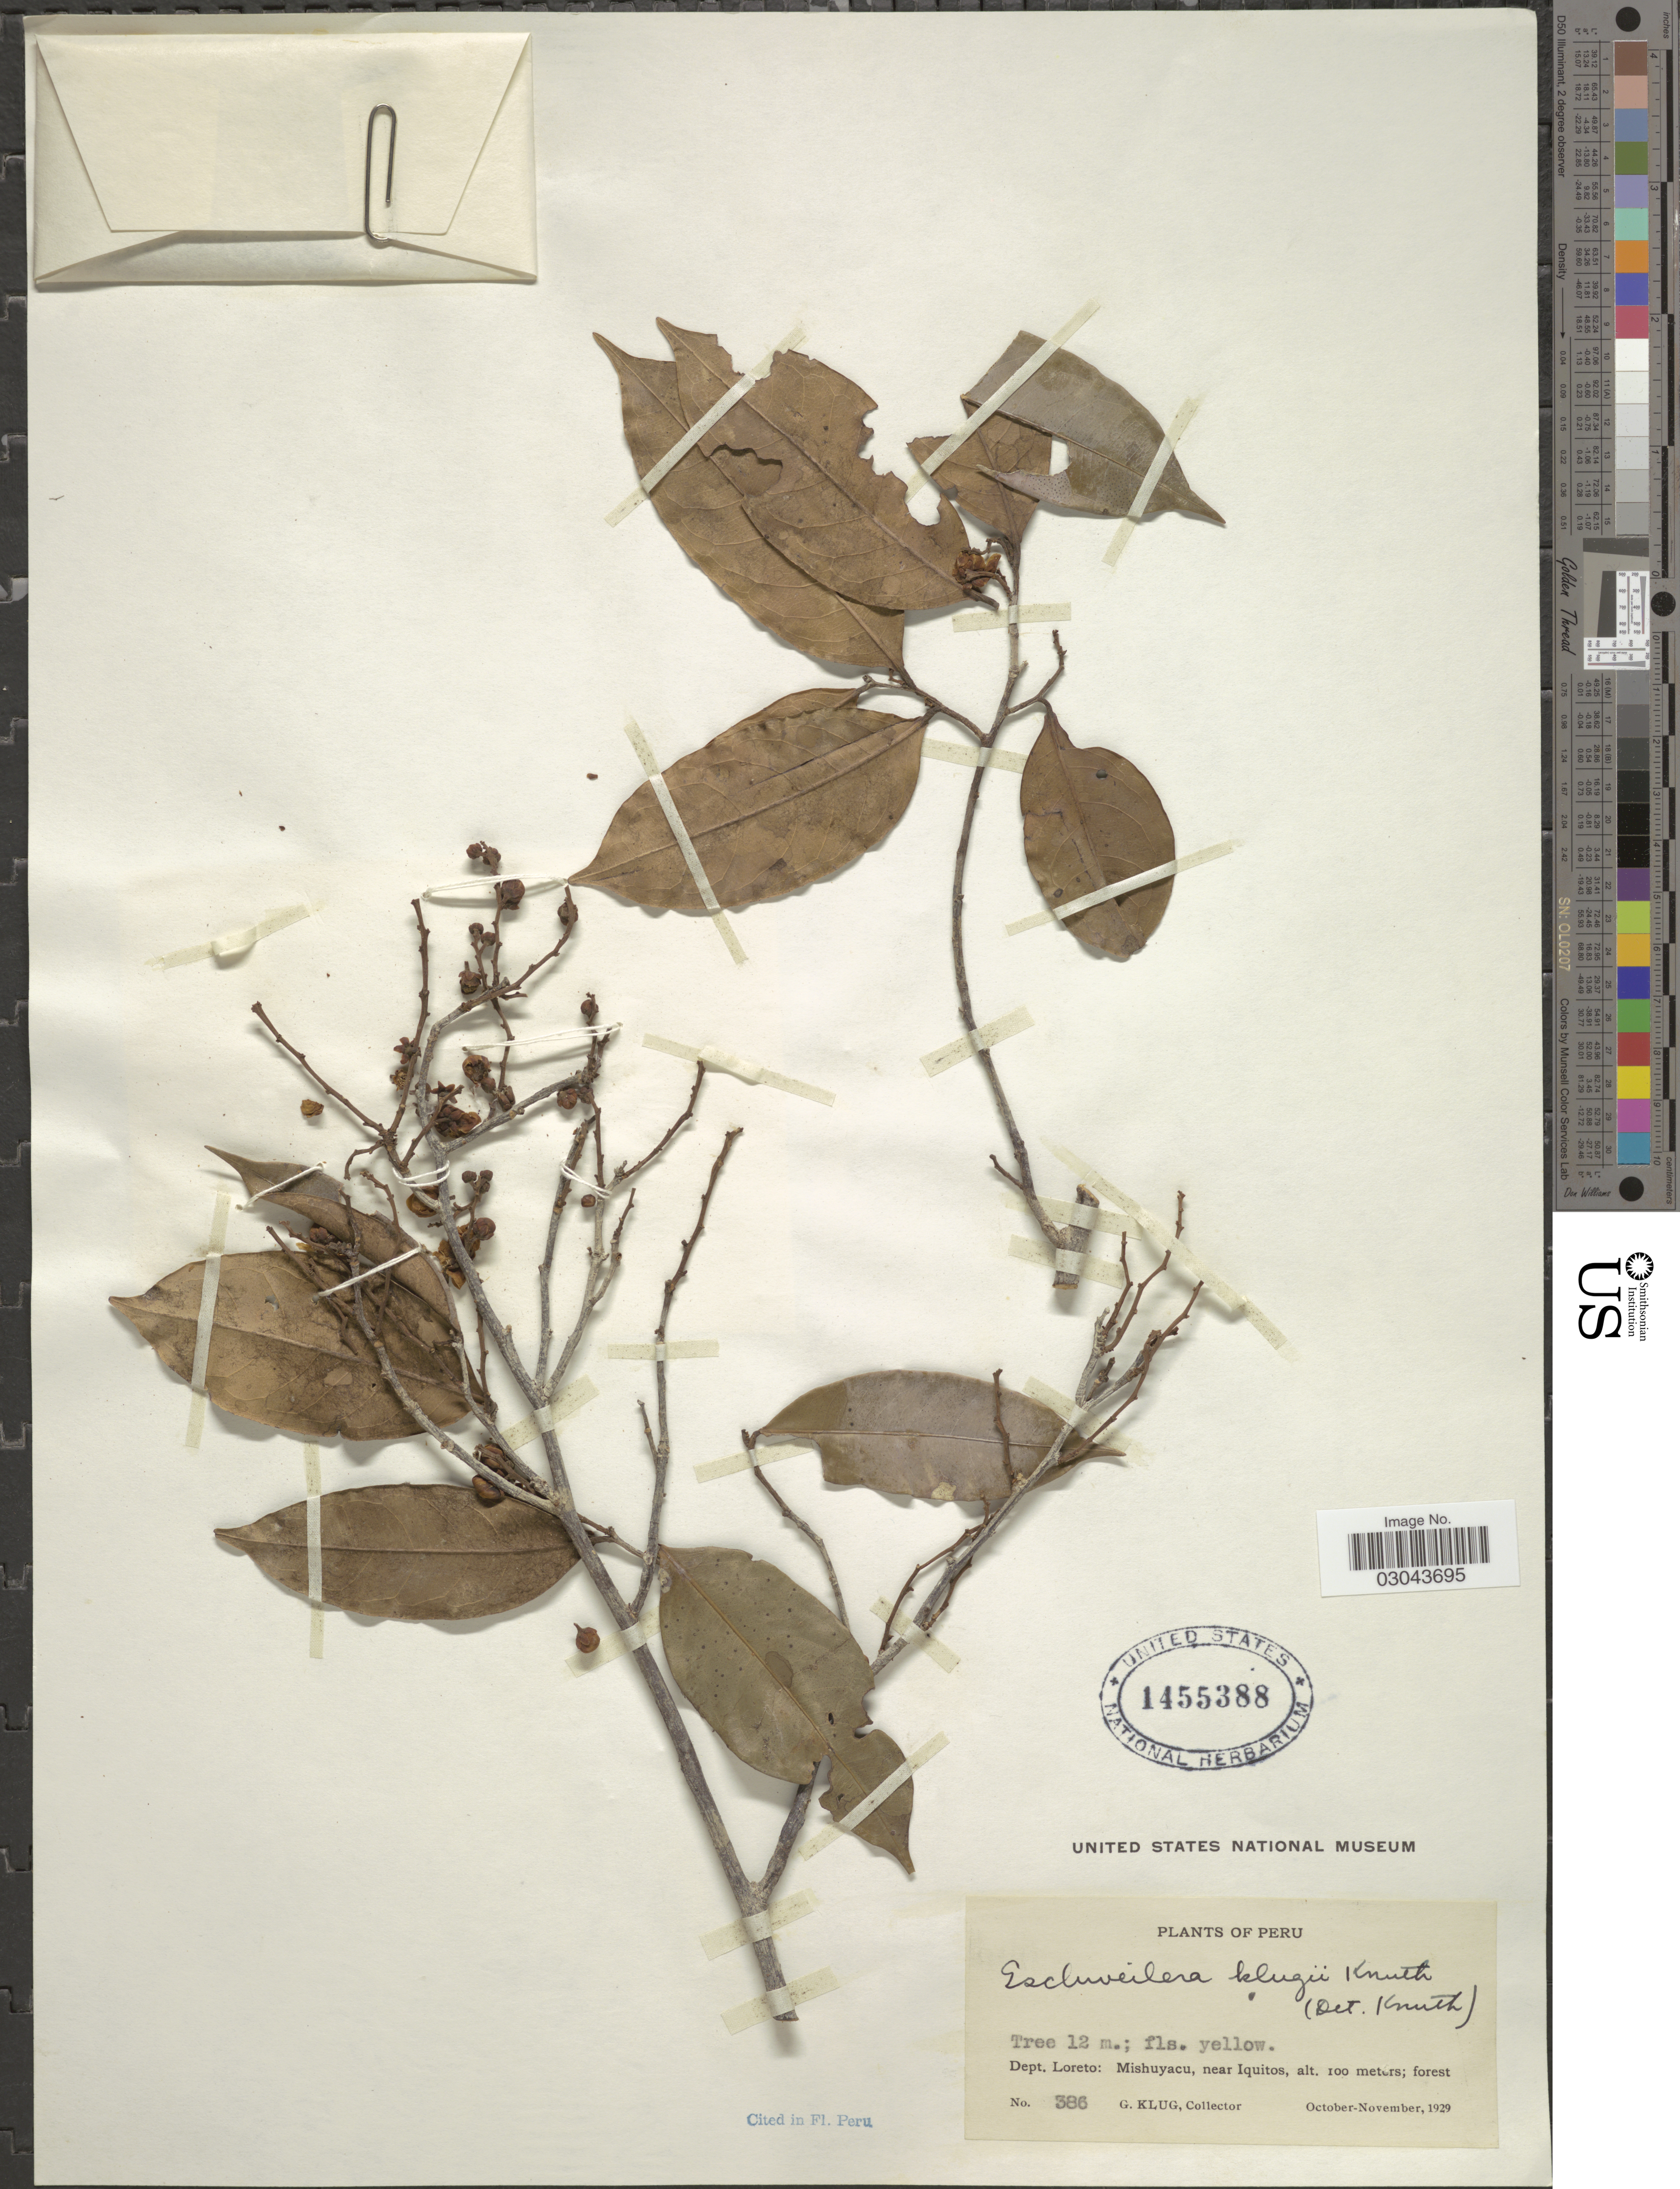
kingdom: Plantae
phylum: Tracheophyta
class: Magnoliopsida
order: Ericales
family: Lecythidaceae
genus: Eschweilera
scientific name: Eschweilera klugii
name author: R. Knuth in Engl.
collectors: G. Klug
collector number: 386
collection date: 1929-10/1929-11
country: Peru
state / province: Loreto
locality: Dept. Loreto: Mishuyacu, near Iquitos.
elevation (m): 100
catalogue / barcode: US 1455388